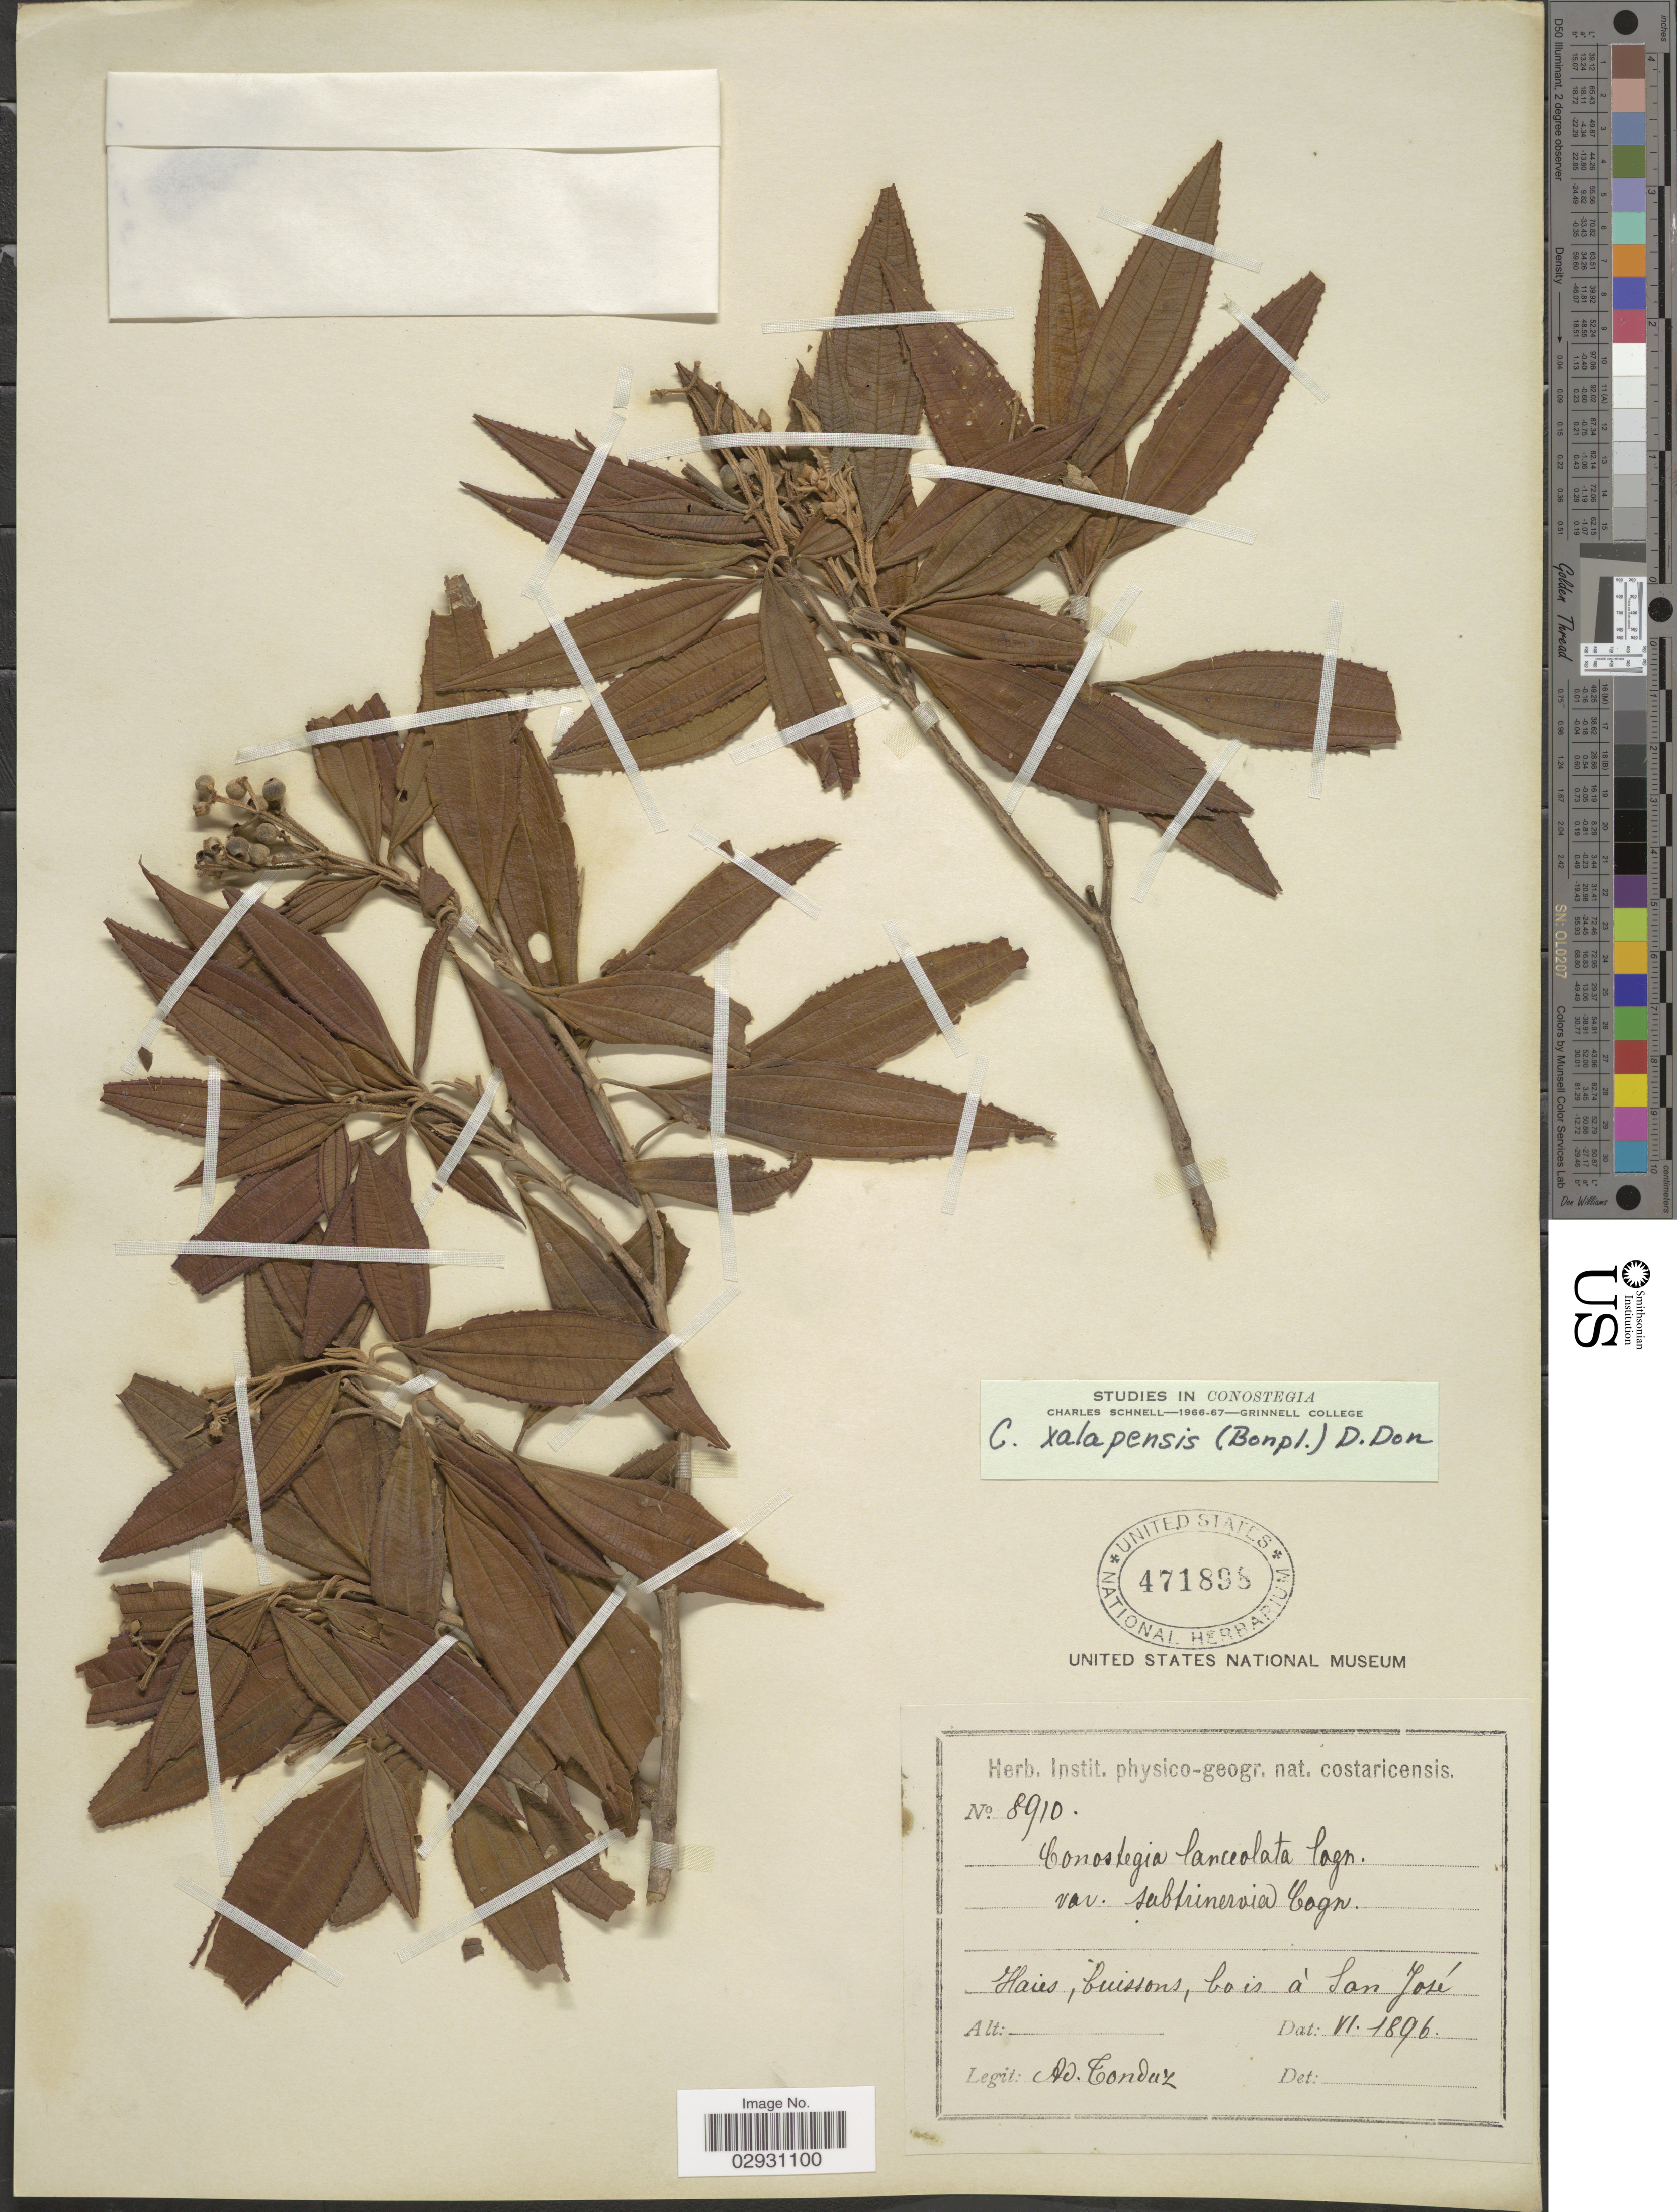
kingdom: Plantae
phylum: Tracheophyta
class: Magnoliopsida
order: Myrtales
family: Melastomataceae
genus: Conostegia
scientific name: Conostegia quadrangularis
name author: Schltdl. ex Steud.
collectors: A. Tonduz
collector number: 8910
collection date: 1896-06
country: Costa Rica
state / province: San José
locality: Haies, buissons, bois à San José.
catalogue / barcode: US 471898